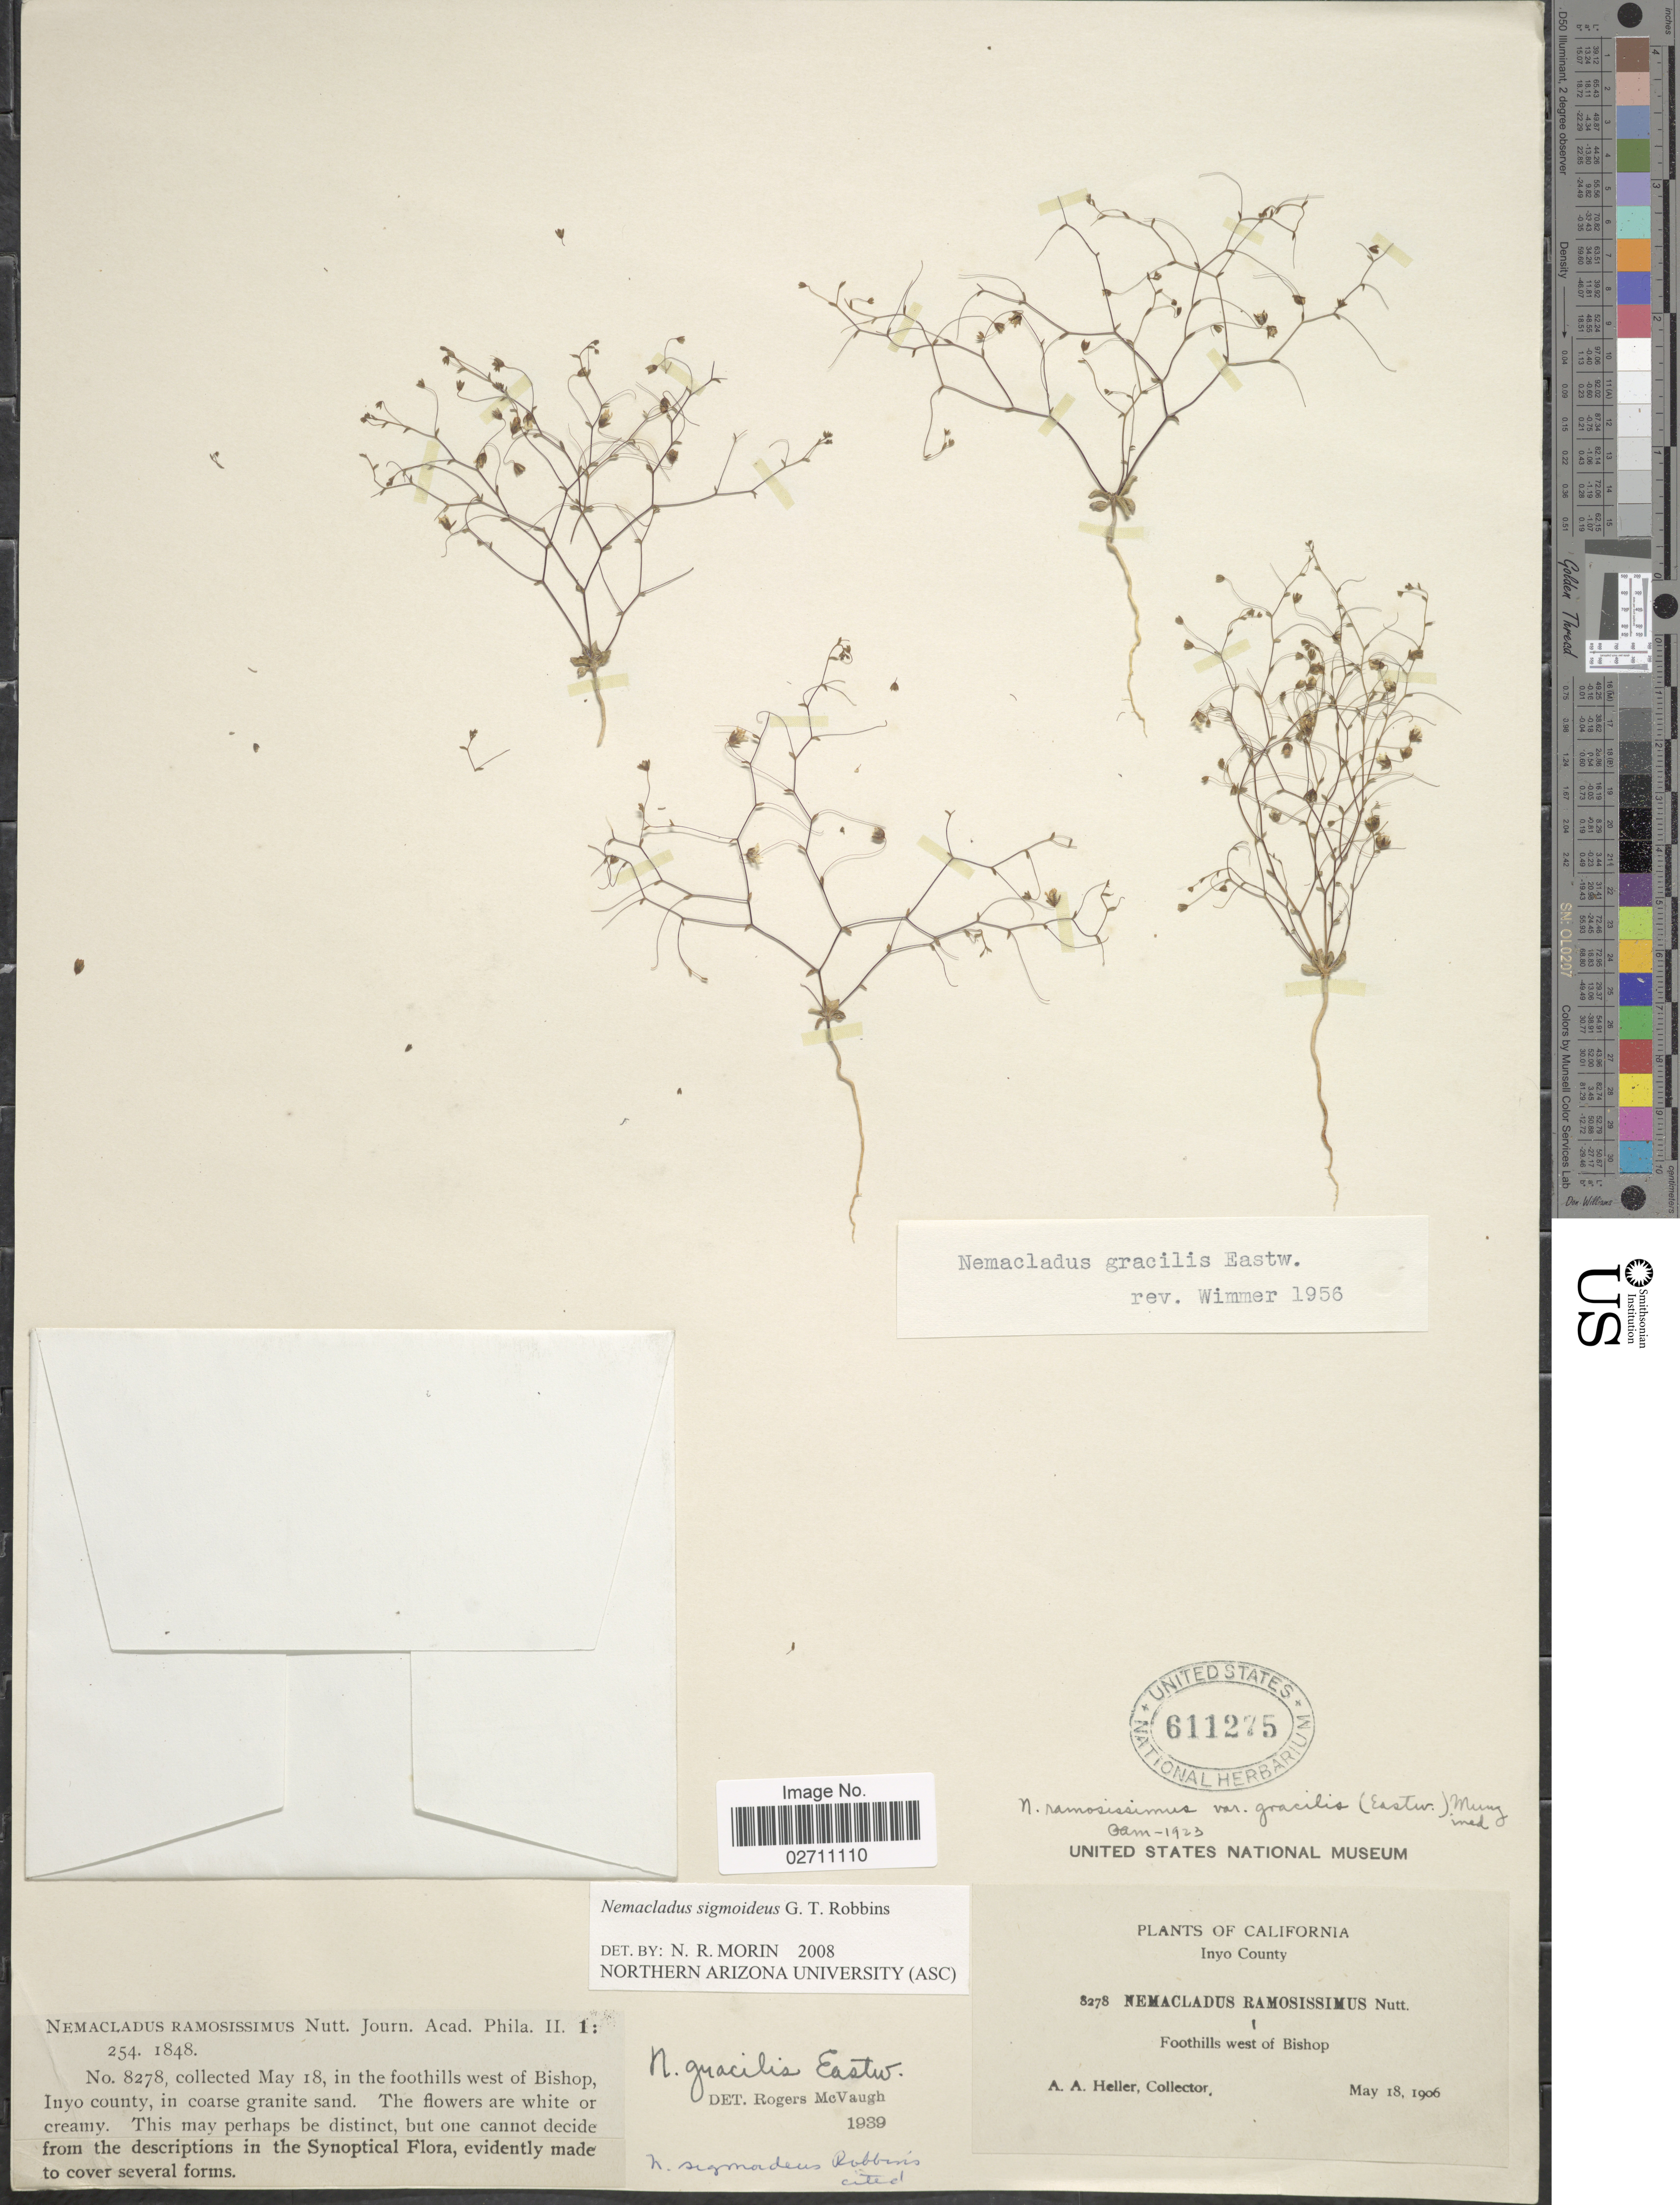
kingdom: Plantae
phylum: Tracheophyta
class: Magnoliopsida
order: Asterales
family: Campanulaceae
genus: Nemacladus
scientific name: Nemacladus sigmoideus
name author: G.T. Robbins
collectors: A. A. Heller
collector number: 8278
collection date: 1906-05-18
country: United States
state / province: California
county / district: Inyo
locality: Inyo County, Foothills west of Bishop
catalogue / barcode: US 611275